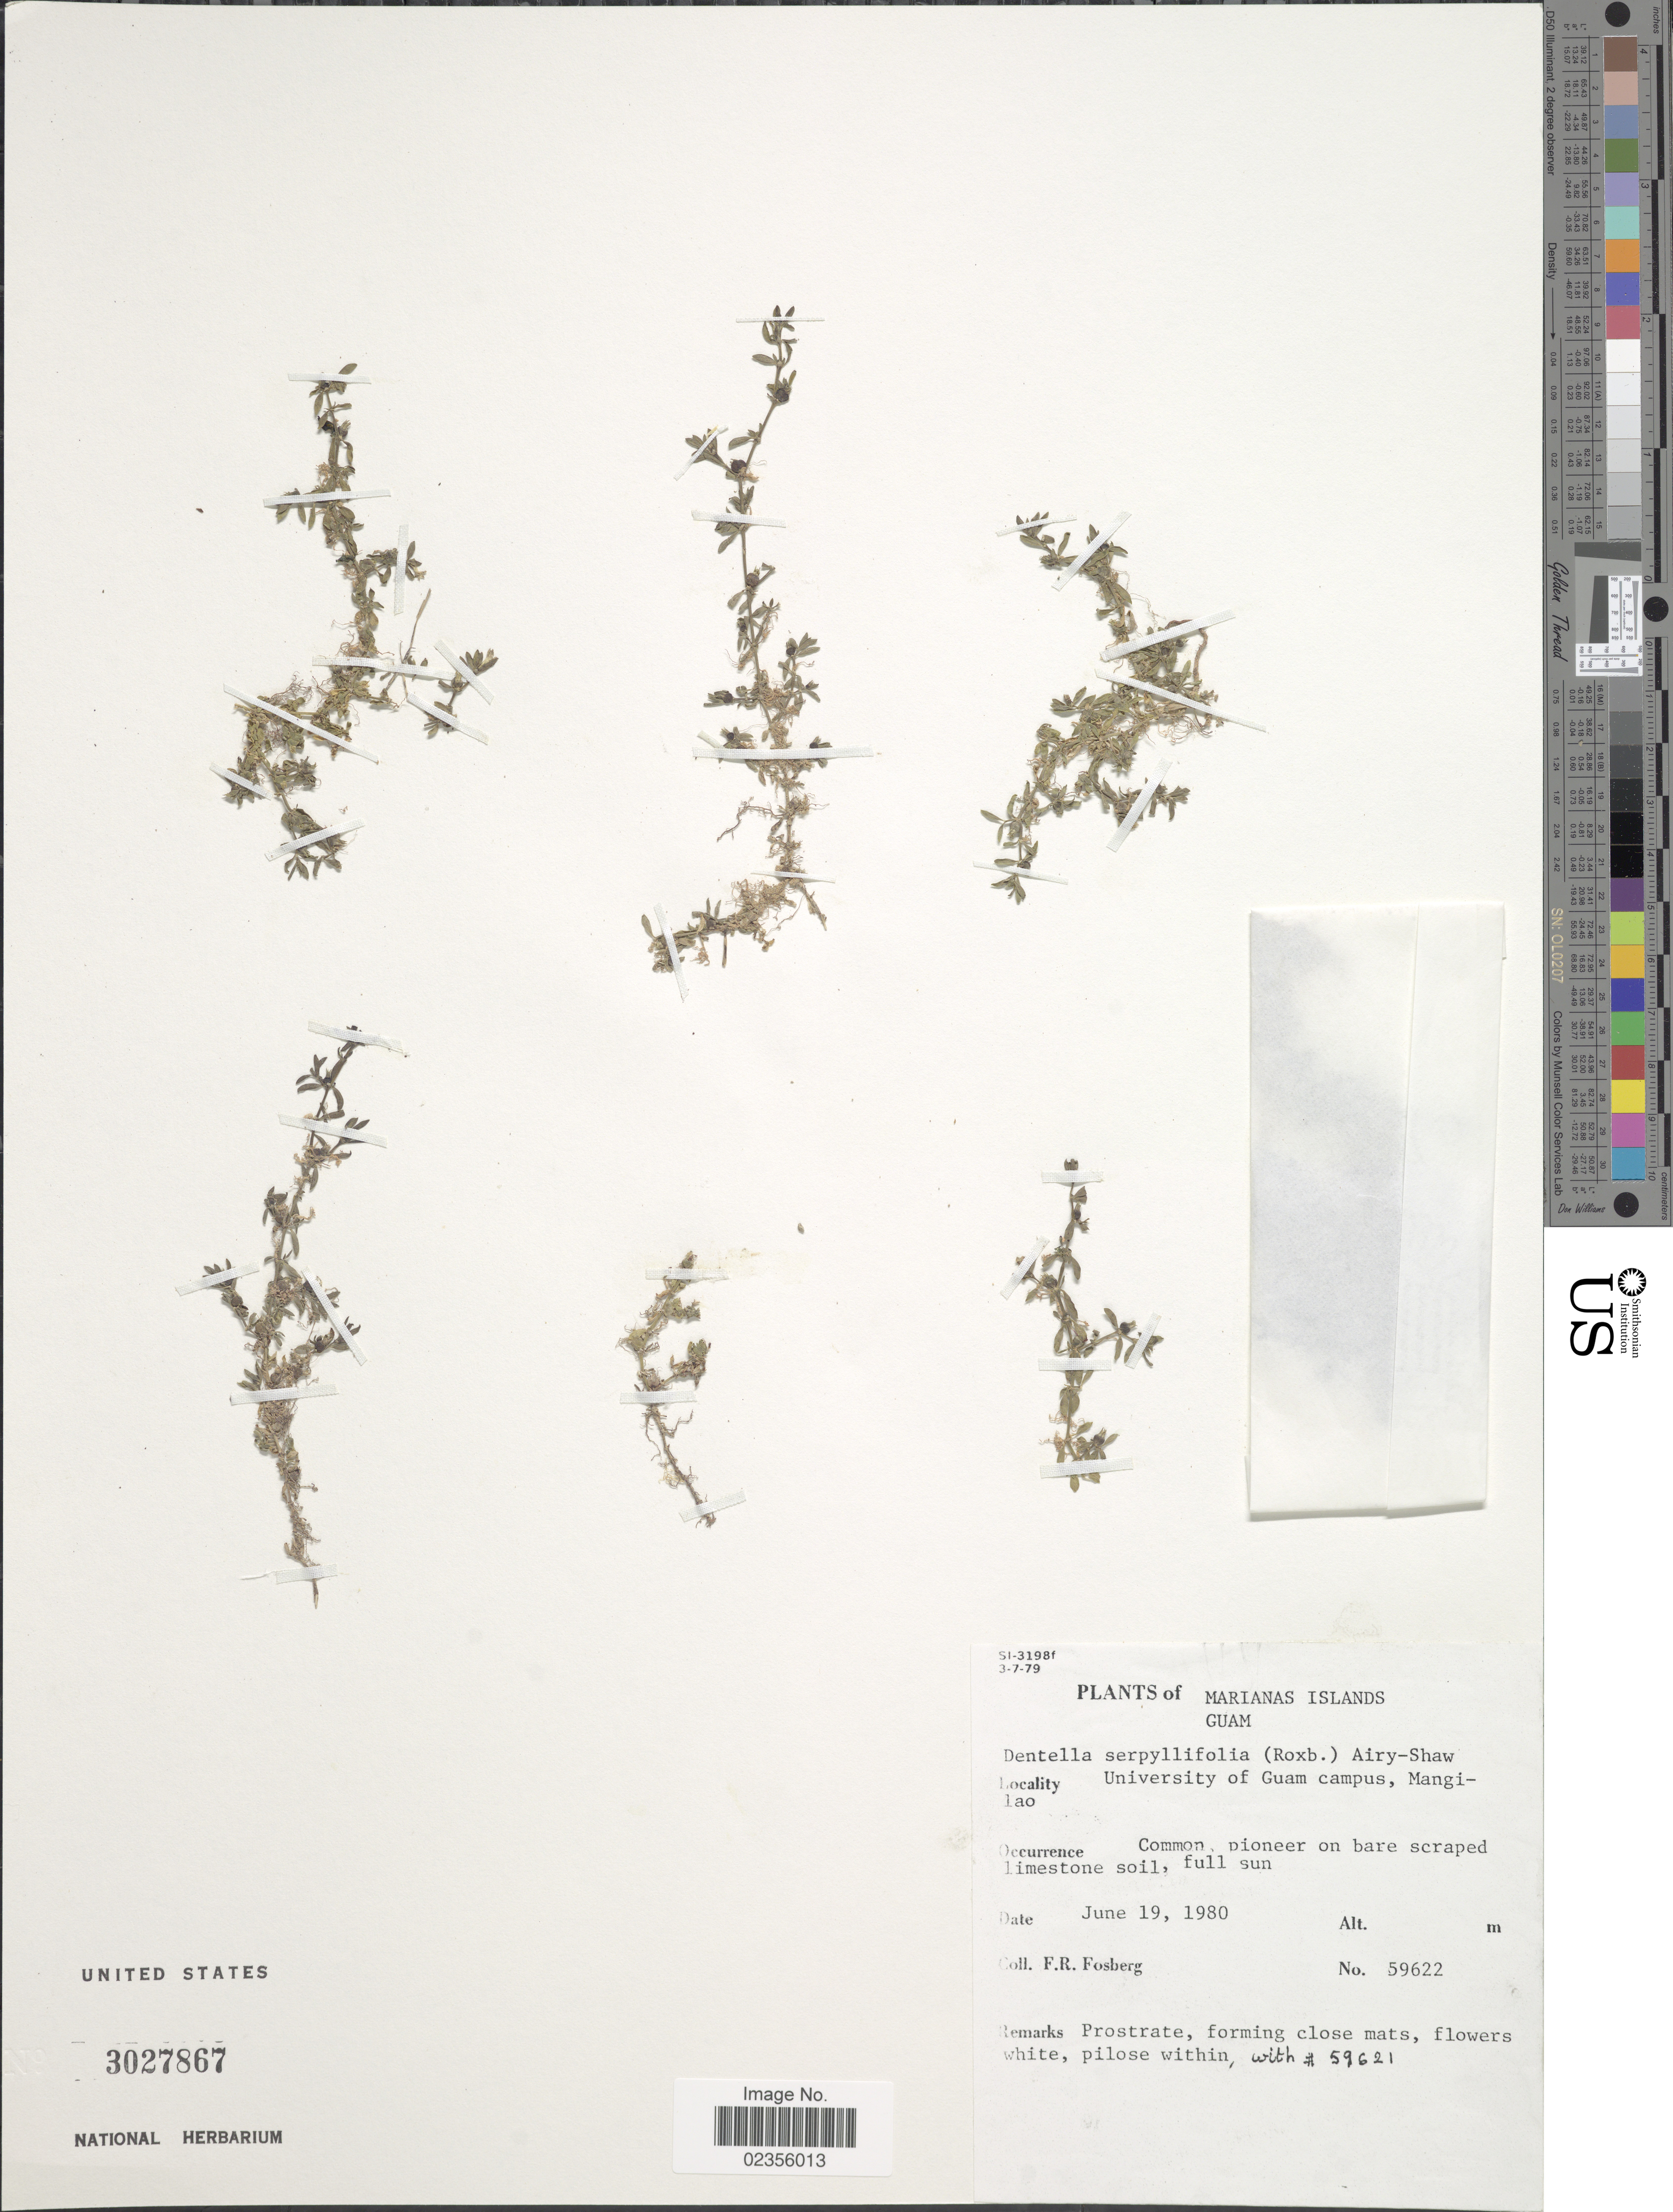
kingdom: Plantae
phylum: Tracheophyta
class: Magnoliopsida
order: Gentianales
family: Rubiaceae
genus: Dentella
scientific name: Dentella serpyllifolia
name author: Airy Shaw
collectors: F. R. Fosberg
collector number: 59622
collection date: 1980-06-19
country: Guam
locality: Marianas Islands. Guam. University of Guam campus, Mangilao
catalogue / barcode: US 3027867